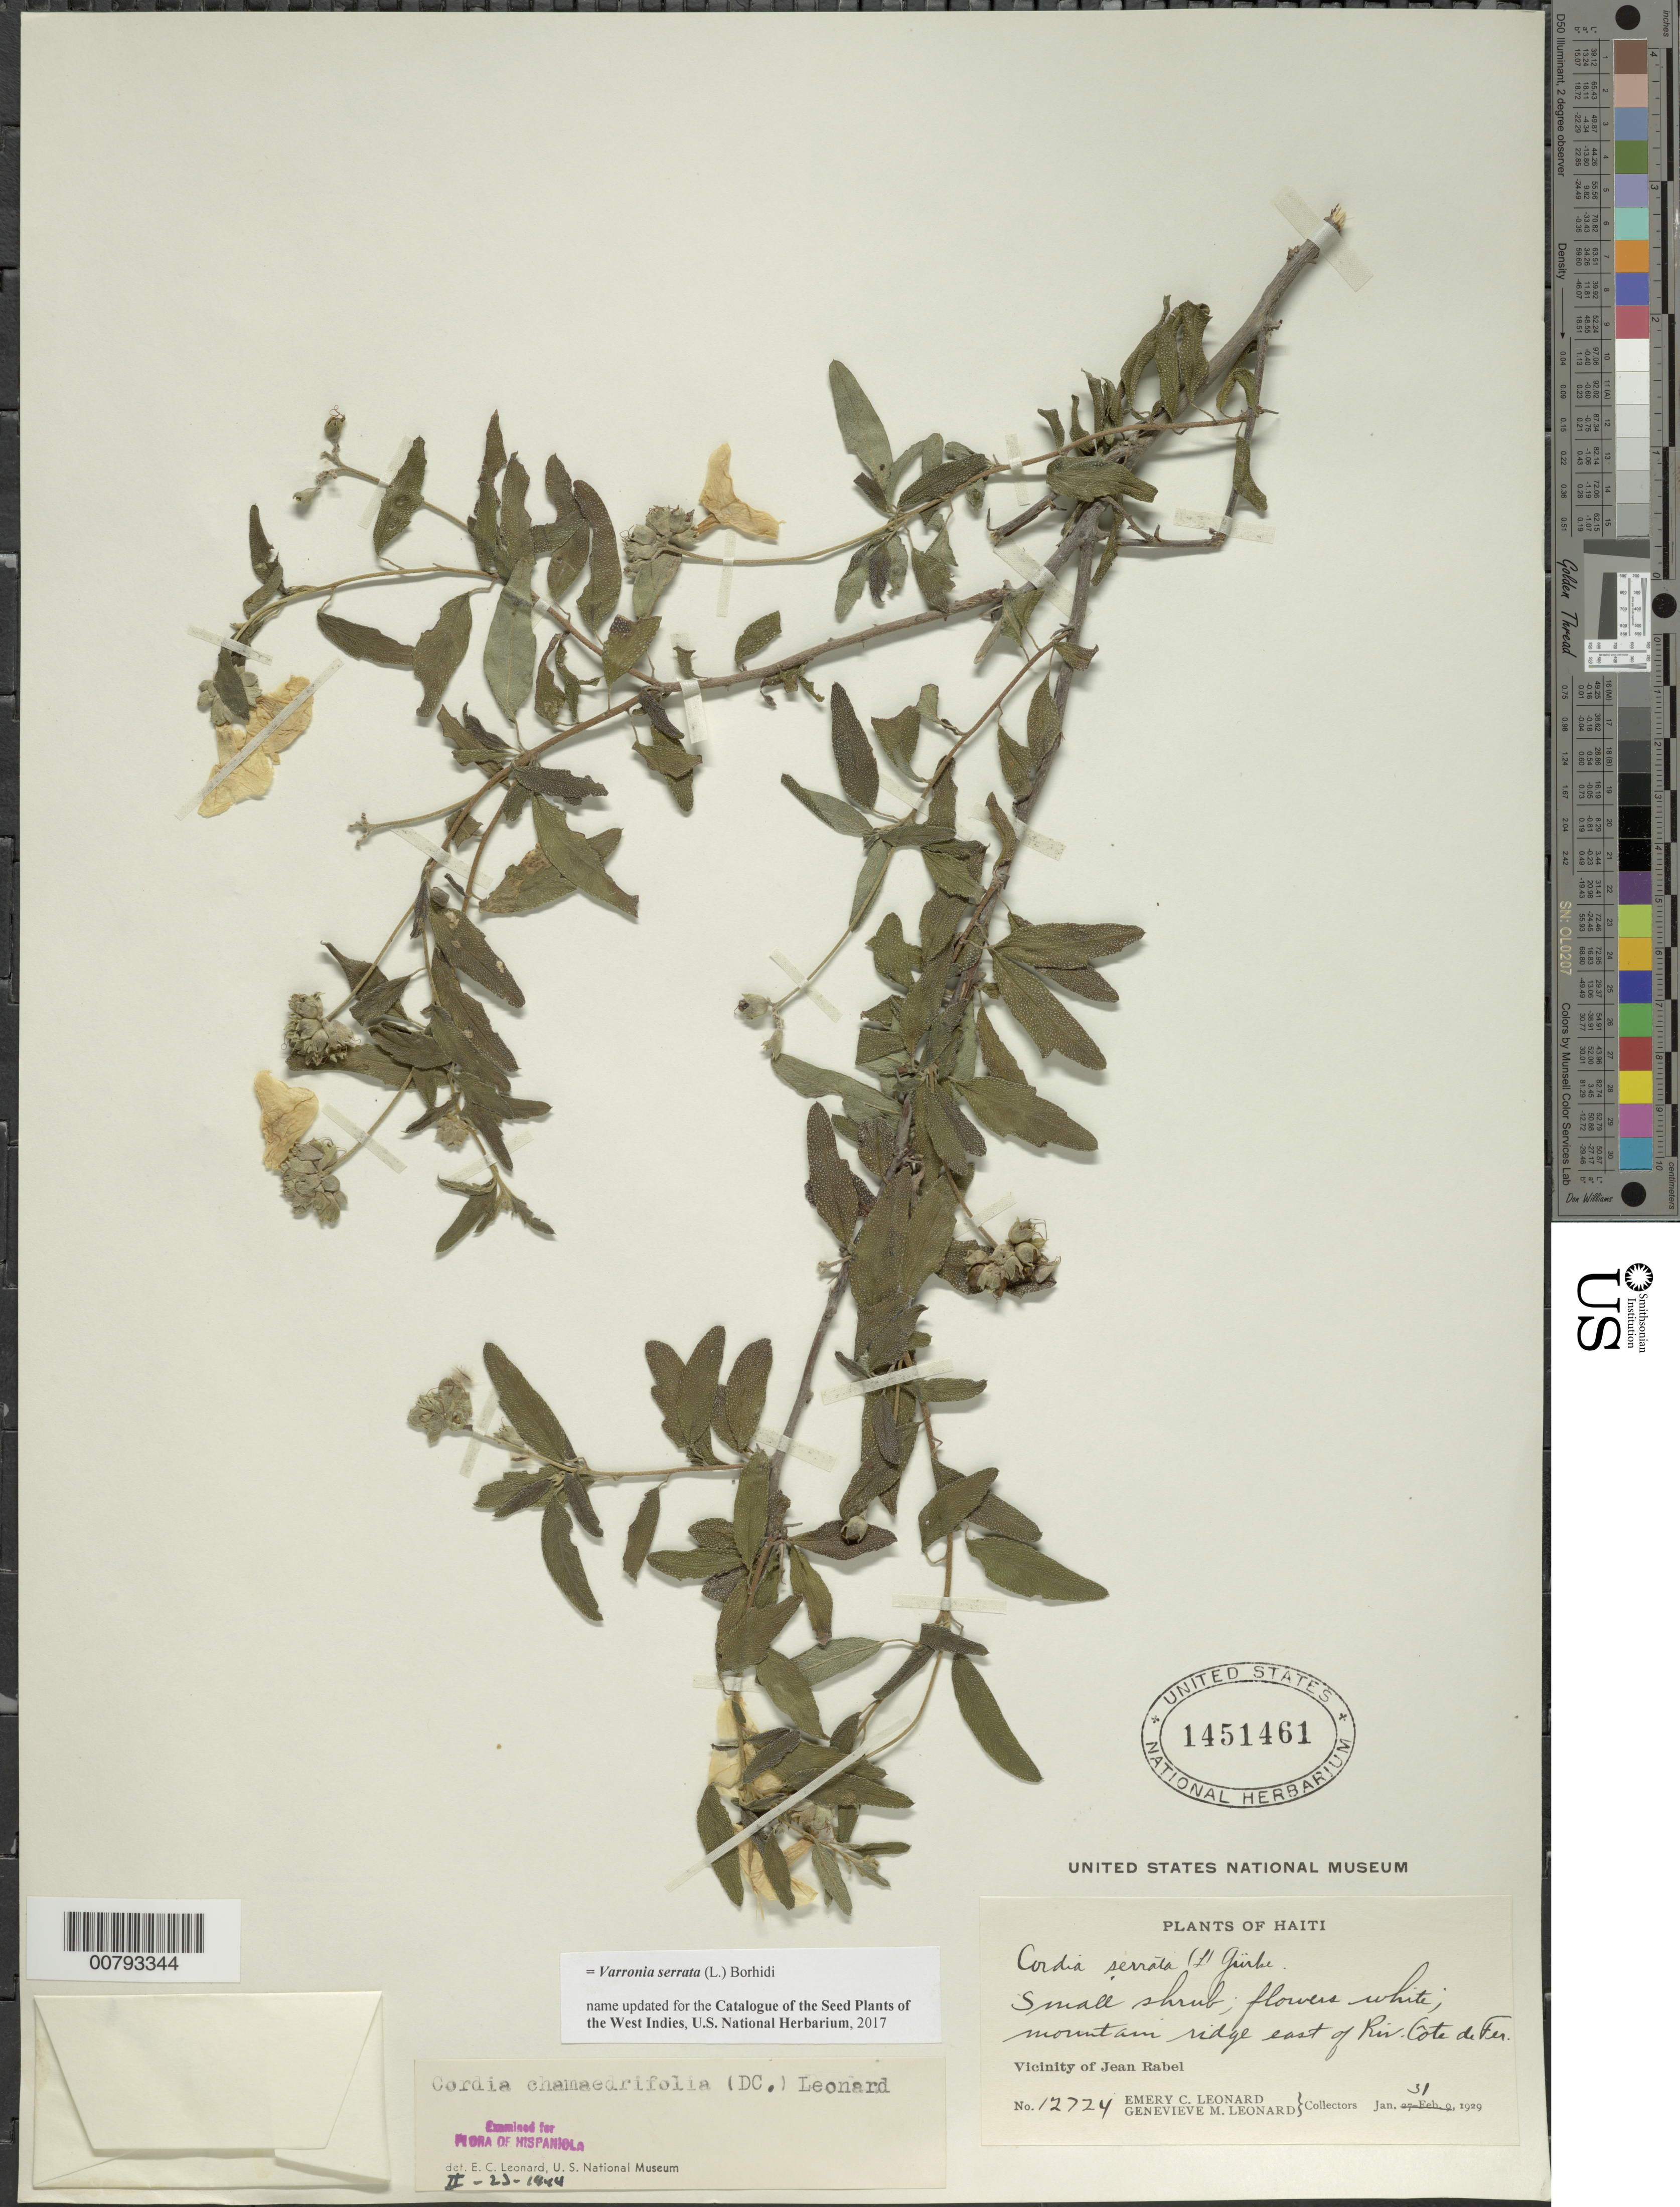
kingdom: Plantae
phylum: Tracheophyta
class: Magnoliopsida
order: Boraginales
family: Cordiaceae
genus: Varronia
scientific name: Varronia serrata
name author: (L.) Borhidi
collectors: E. C. Leonard & G. M. Leonard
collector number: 12724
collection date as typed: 31 Jan 1929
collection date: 1929-01-31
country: Haiti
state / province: Nord-Óuest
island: Hispaniola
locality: Vicinity of Jean Rabel, east of Riv. Côte de Fer.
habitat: Mountain ridge.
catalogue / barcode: US 1451461